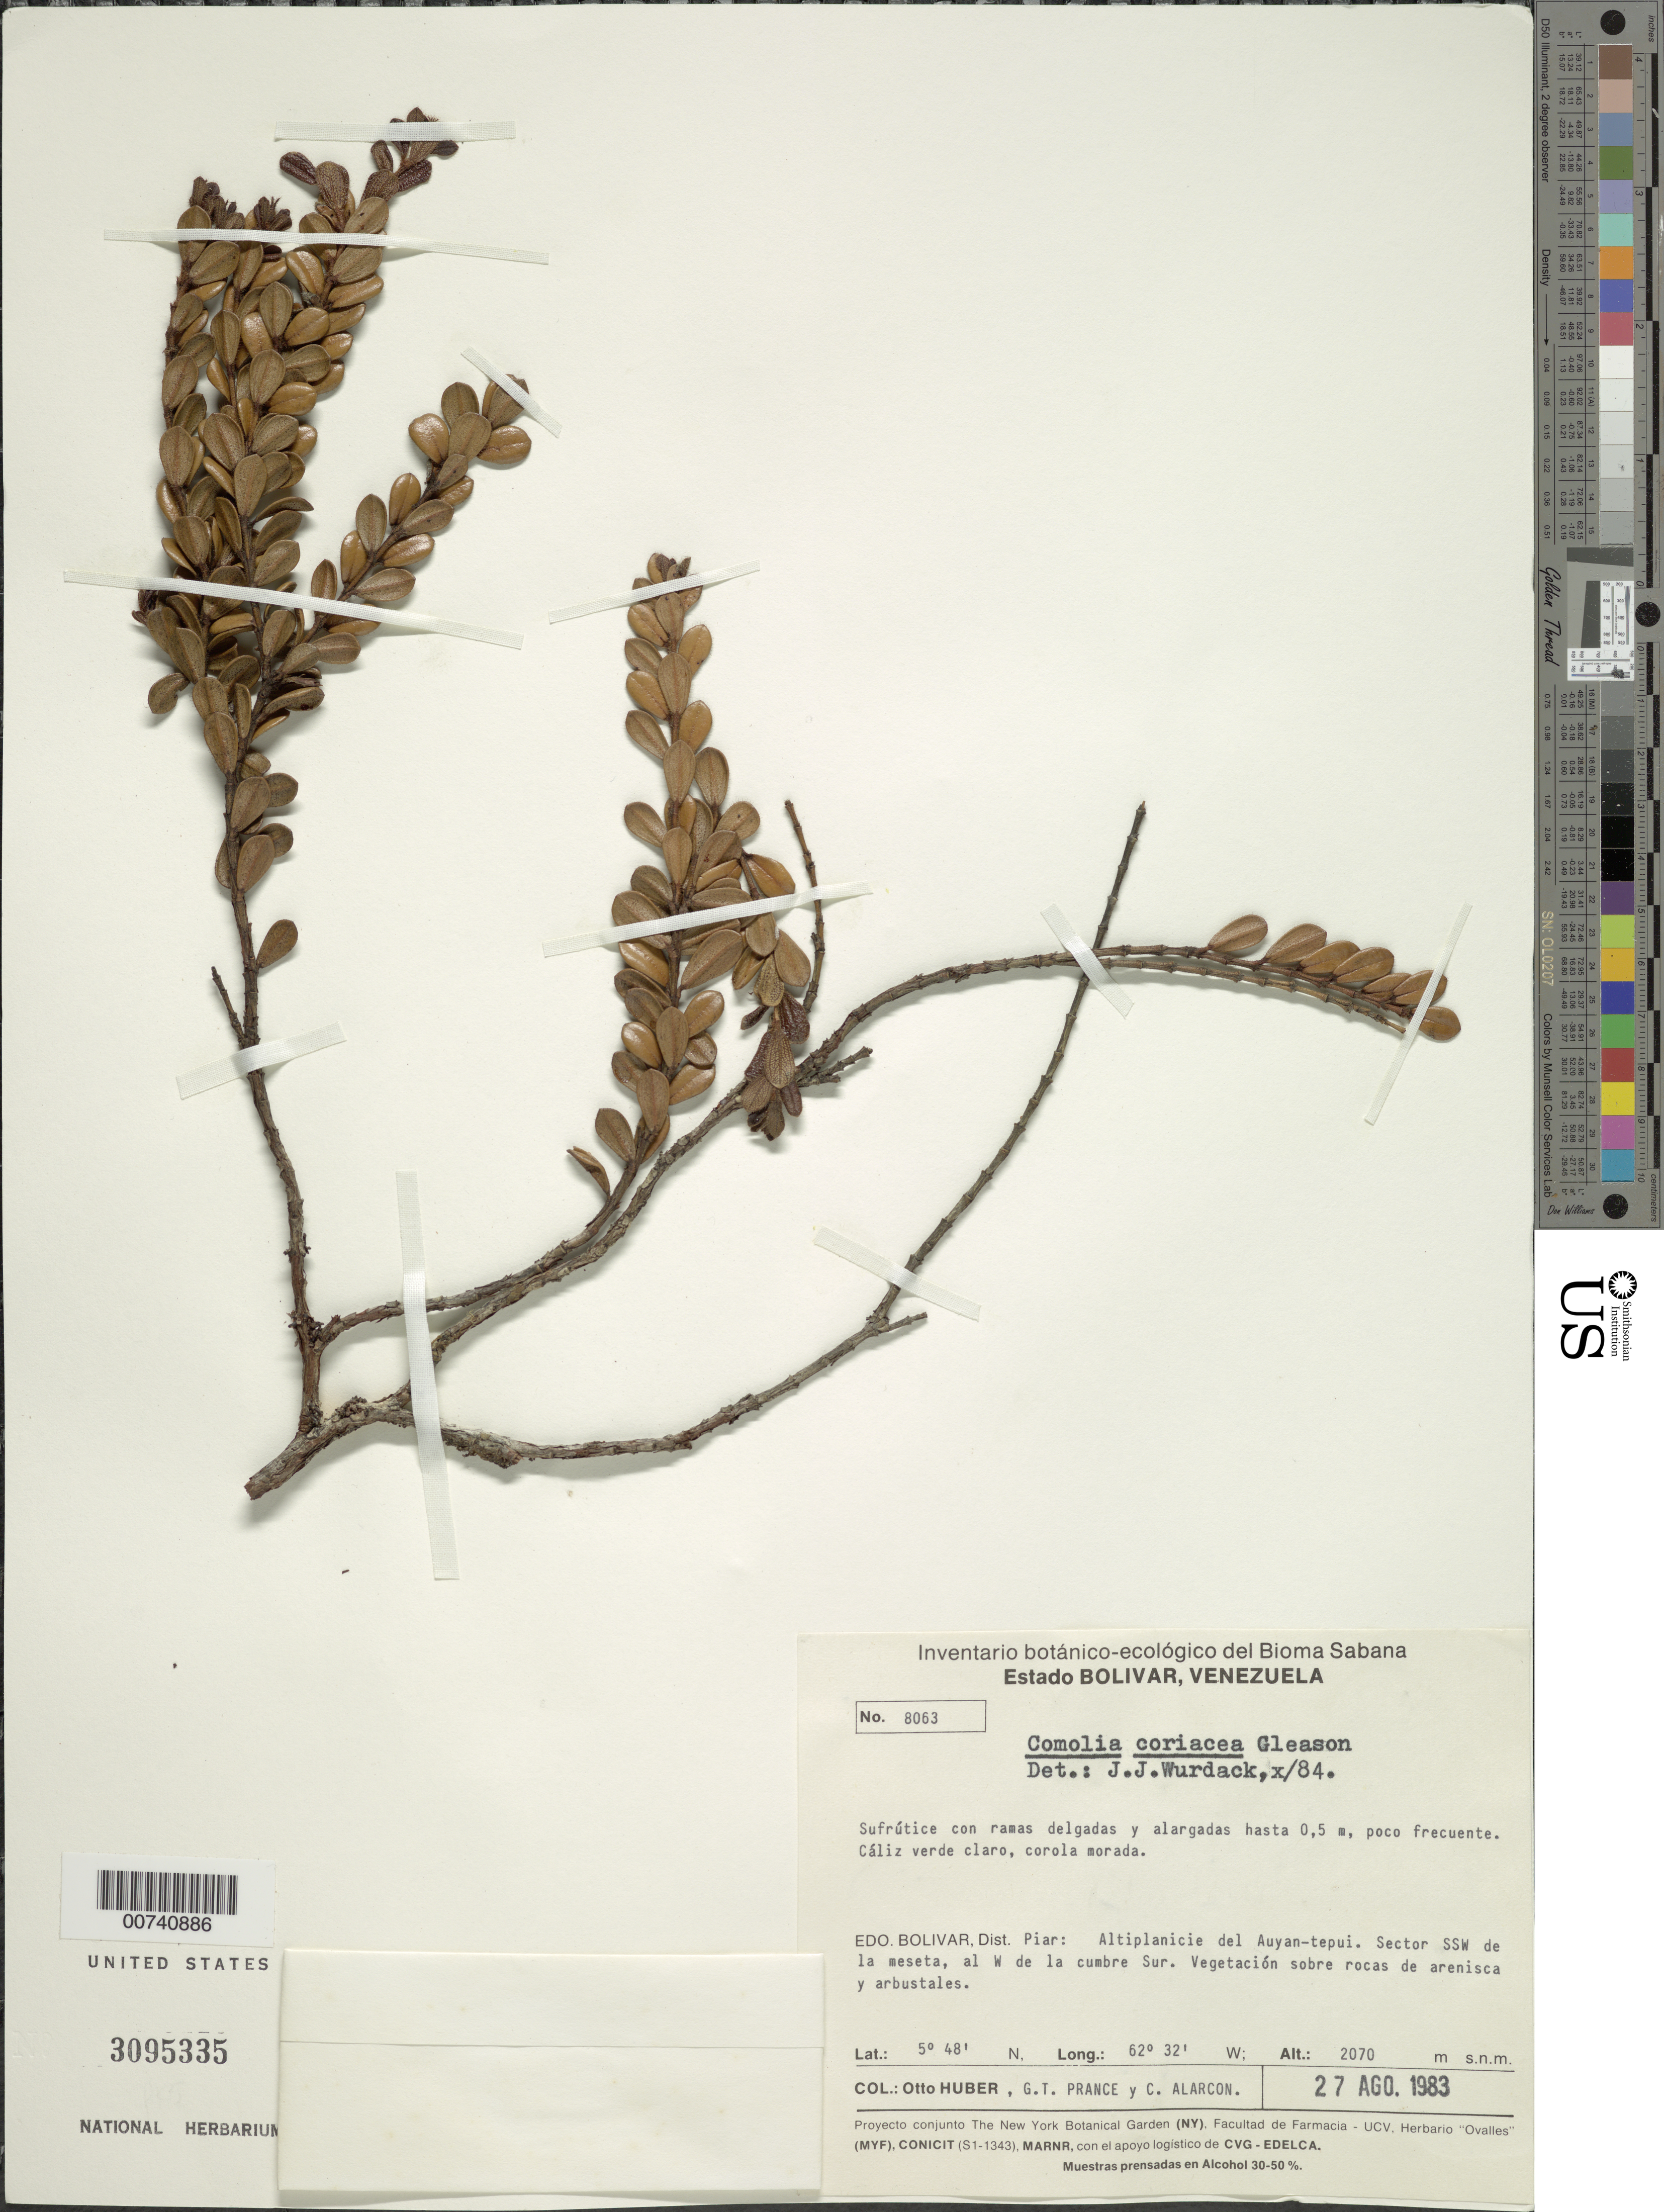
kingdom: Plantae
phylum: Tracheophyta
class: Magnoliopsida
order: Myrtales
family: Melastomataceae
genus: Comoliopsis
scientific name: Comoliopsis coriacea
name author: (Gleason) M.J. Rocha & P.J.F. Guim.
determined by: Nunes da Silva, Diego, (RB), Jardim Botanico do Rio de Janeiro - Herbario (BRAZIL)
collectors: O. Huber, G. T. Prance & C. Alarcon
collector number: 8063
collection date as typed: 27-Aug-83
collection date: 1983-08-27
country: Venezuela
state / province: Bolívar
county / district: Piar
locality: Auyan-tepuí, sect. SSW de la meseta, al W de la cumbre sur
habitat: Vegetation sobre rocas de arenisca y arbustales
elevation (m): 2070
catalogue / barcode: US 3095335